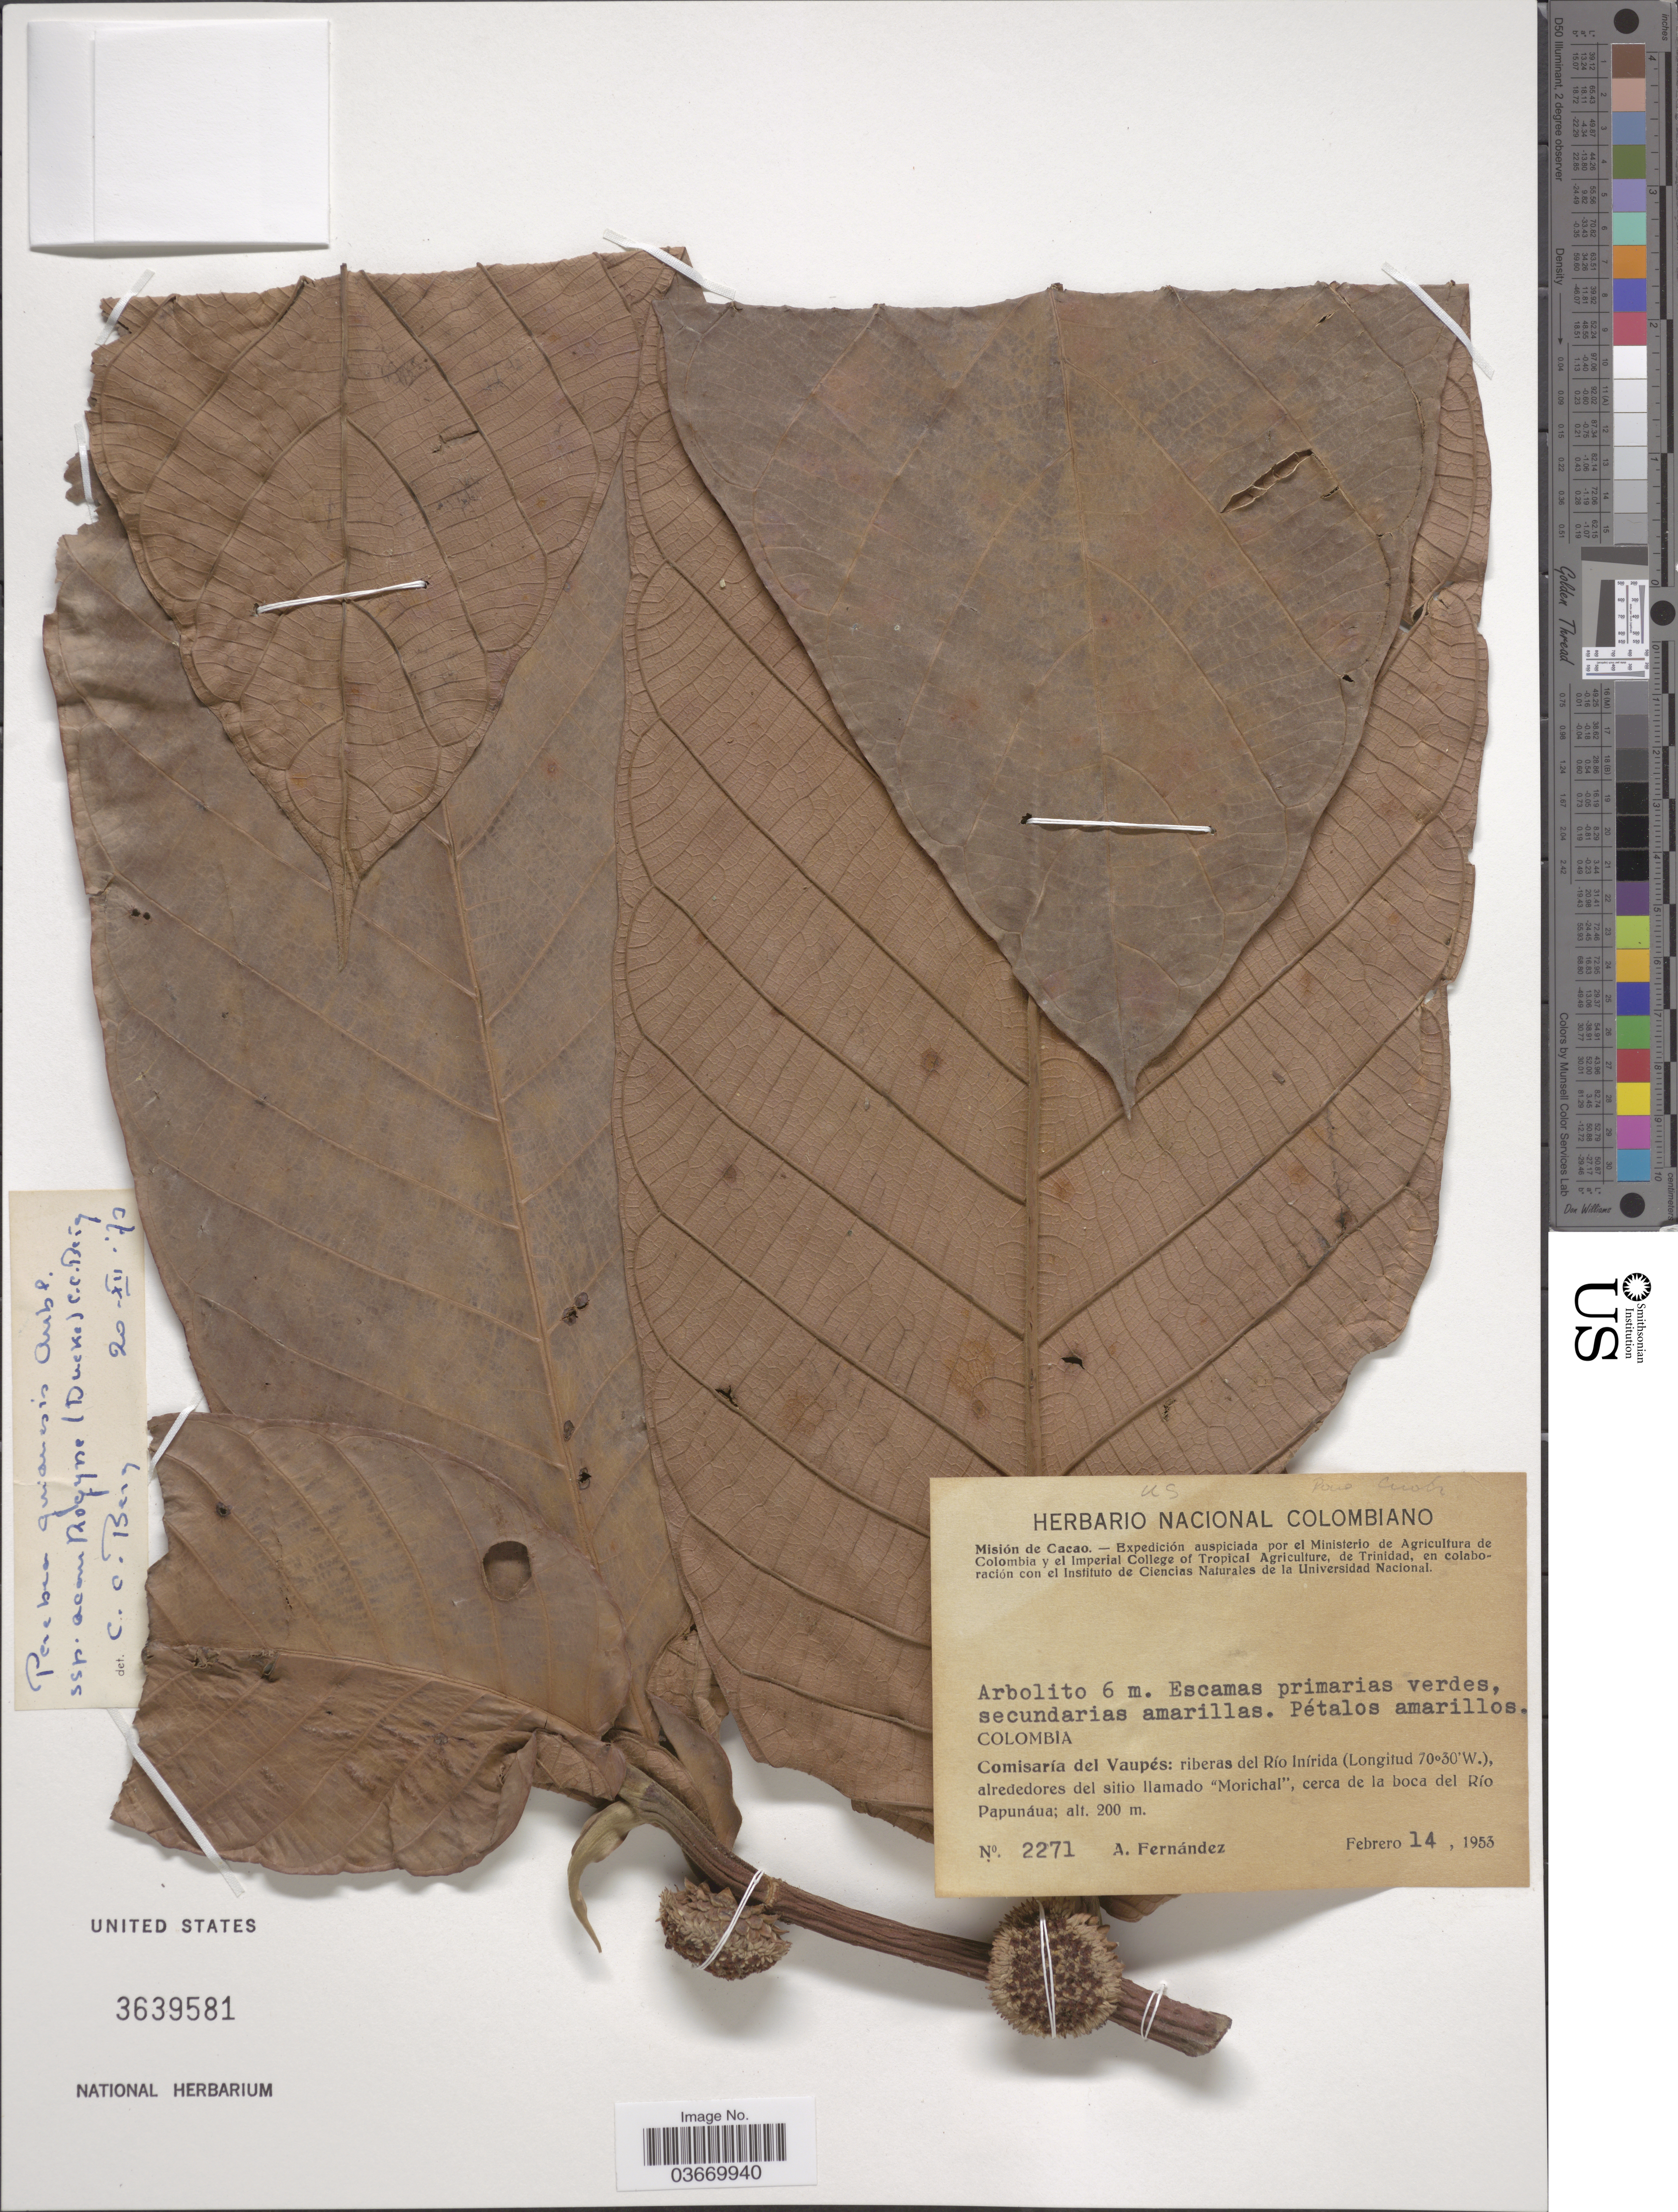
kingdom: Plantae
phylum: Tracheophyta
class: Magnoliopsida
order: Rosales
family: Moraceae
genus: Perebea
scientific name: Perebea guianensis subsp. acanthogyne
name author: (Ducke) C.C. Berg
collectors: A. Fernández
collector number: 2271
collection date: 1953-02-14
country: Colombia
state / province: Vaupés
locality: Comisaría del Vaupés: riberas del Río Inírida, alrededores del sitio llamado 'Morichal', cerca de la boca del Río Papunáua.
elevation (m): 200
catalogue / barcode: US 3639581